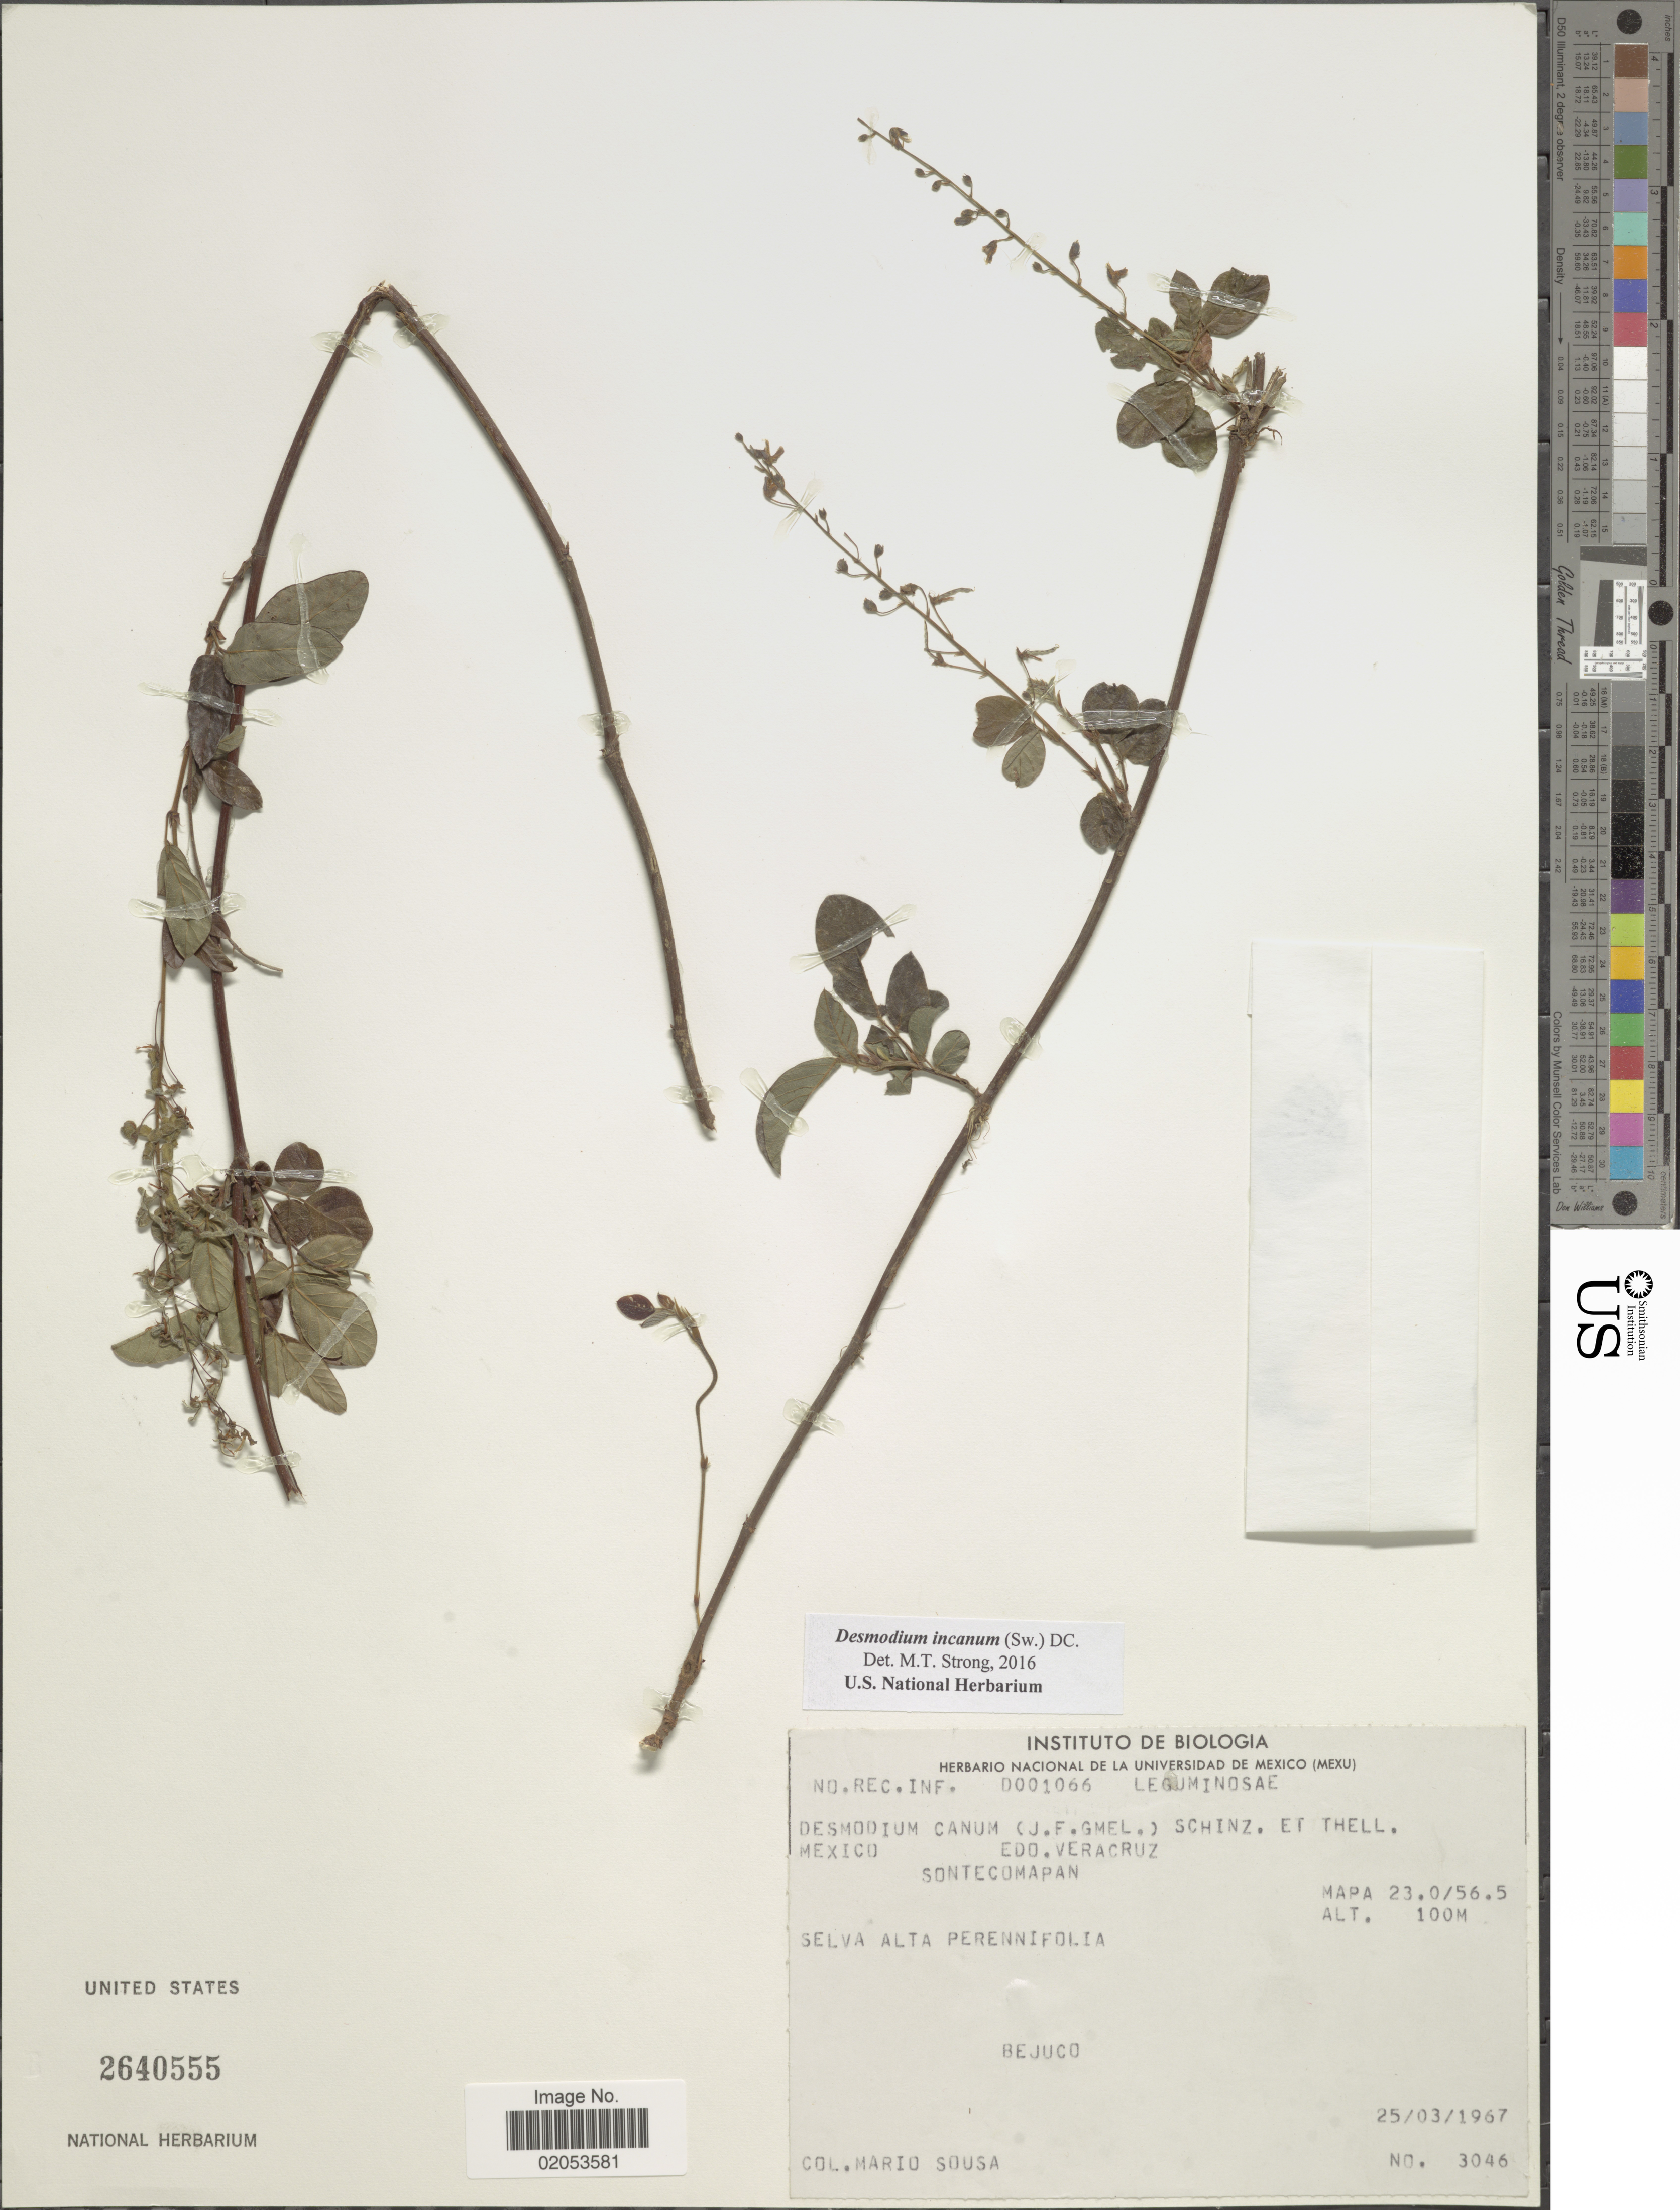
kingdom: Plantae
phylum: Tracheophyta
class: Magnoliopsida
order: Fabales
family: Fabaceae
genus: Desmodium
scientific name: Desmodium incanum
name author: (Sw.) DC.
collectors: M. Sousa S.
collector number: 3046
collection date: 1967-03-25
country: Mexico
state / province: Veracruz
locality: Edo. Veracruz, Sontecomapan, Selva Alta Perennifolia, Bejuco, Mapa 23.0/56.5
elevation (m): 100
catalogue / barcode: US 2640555